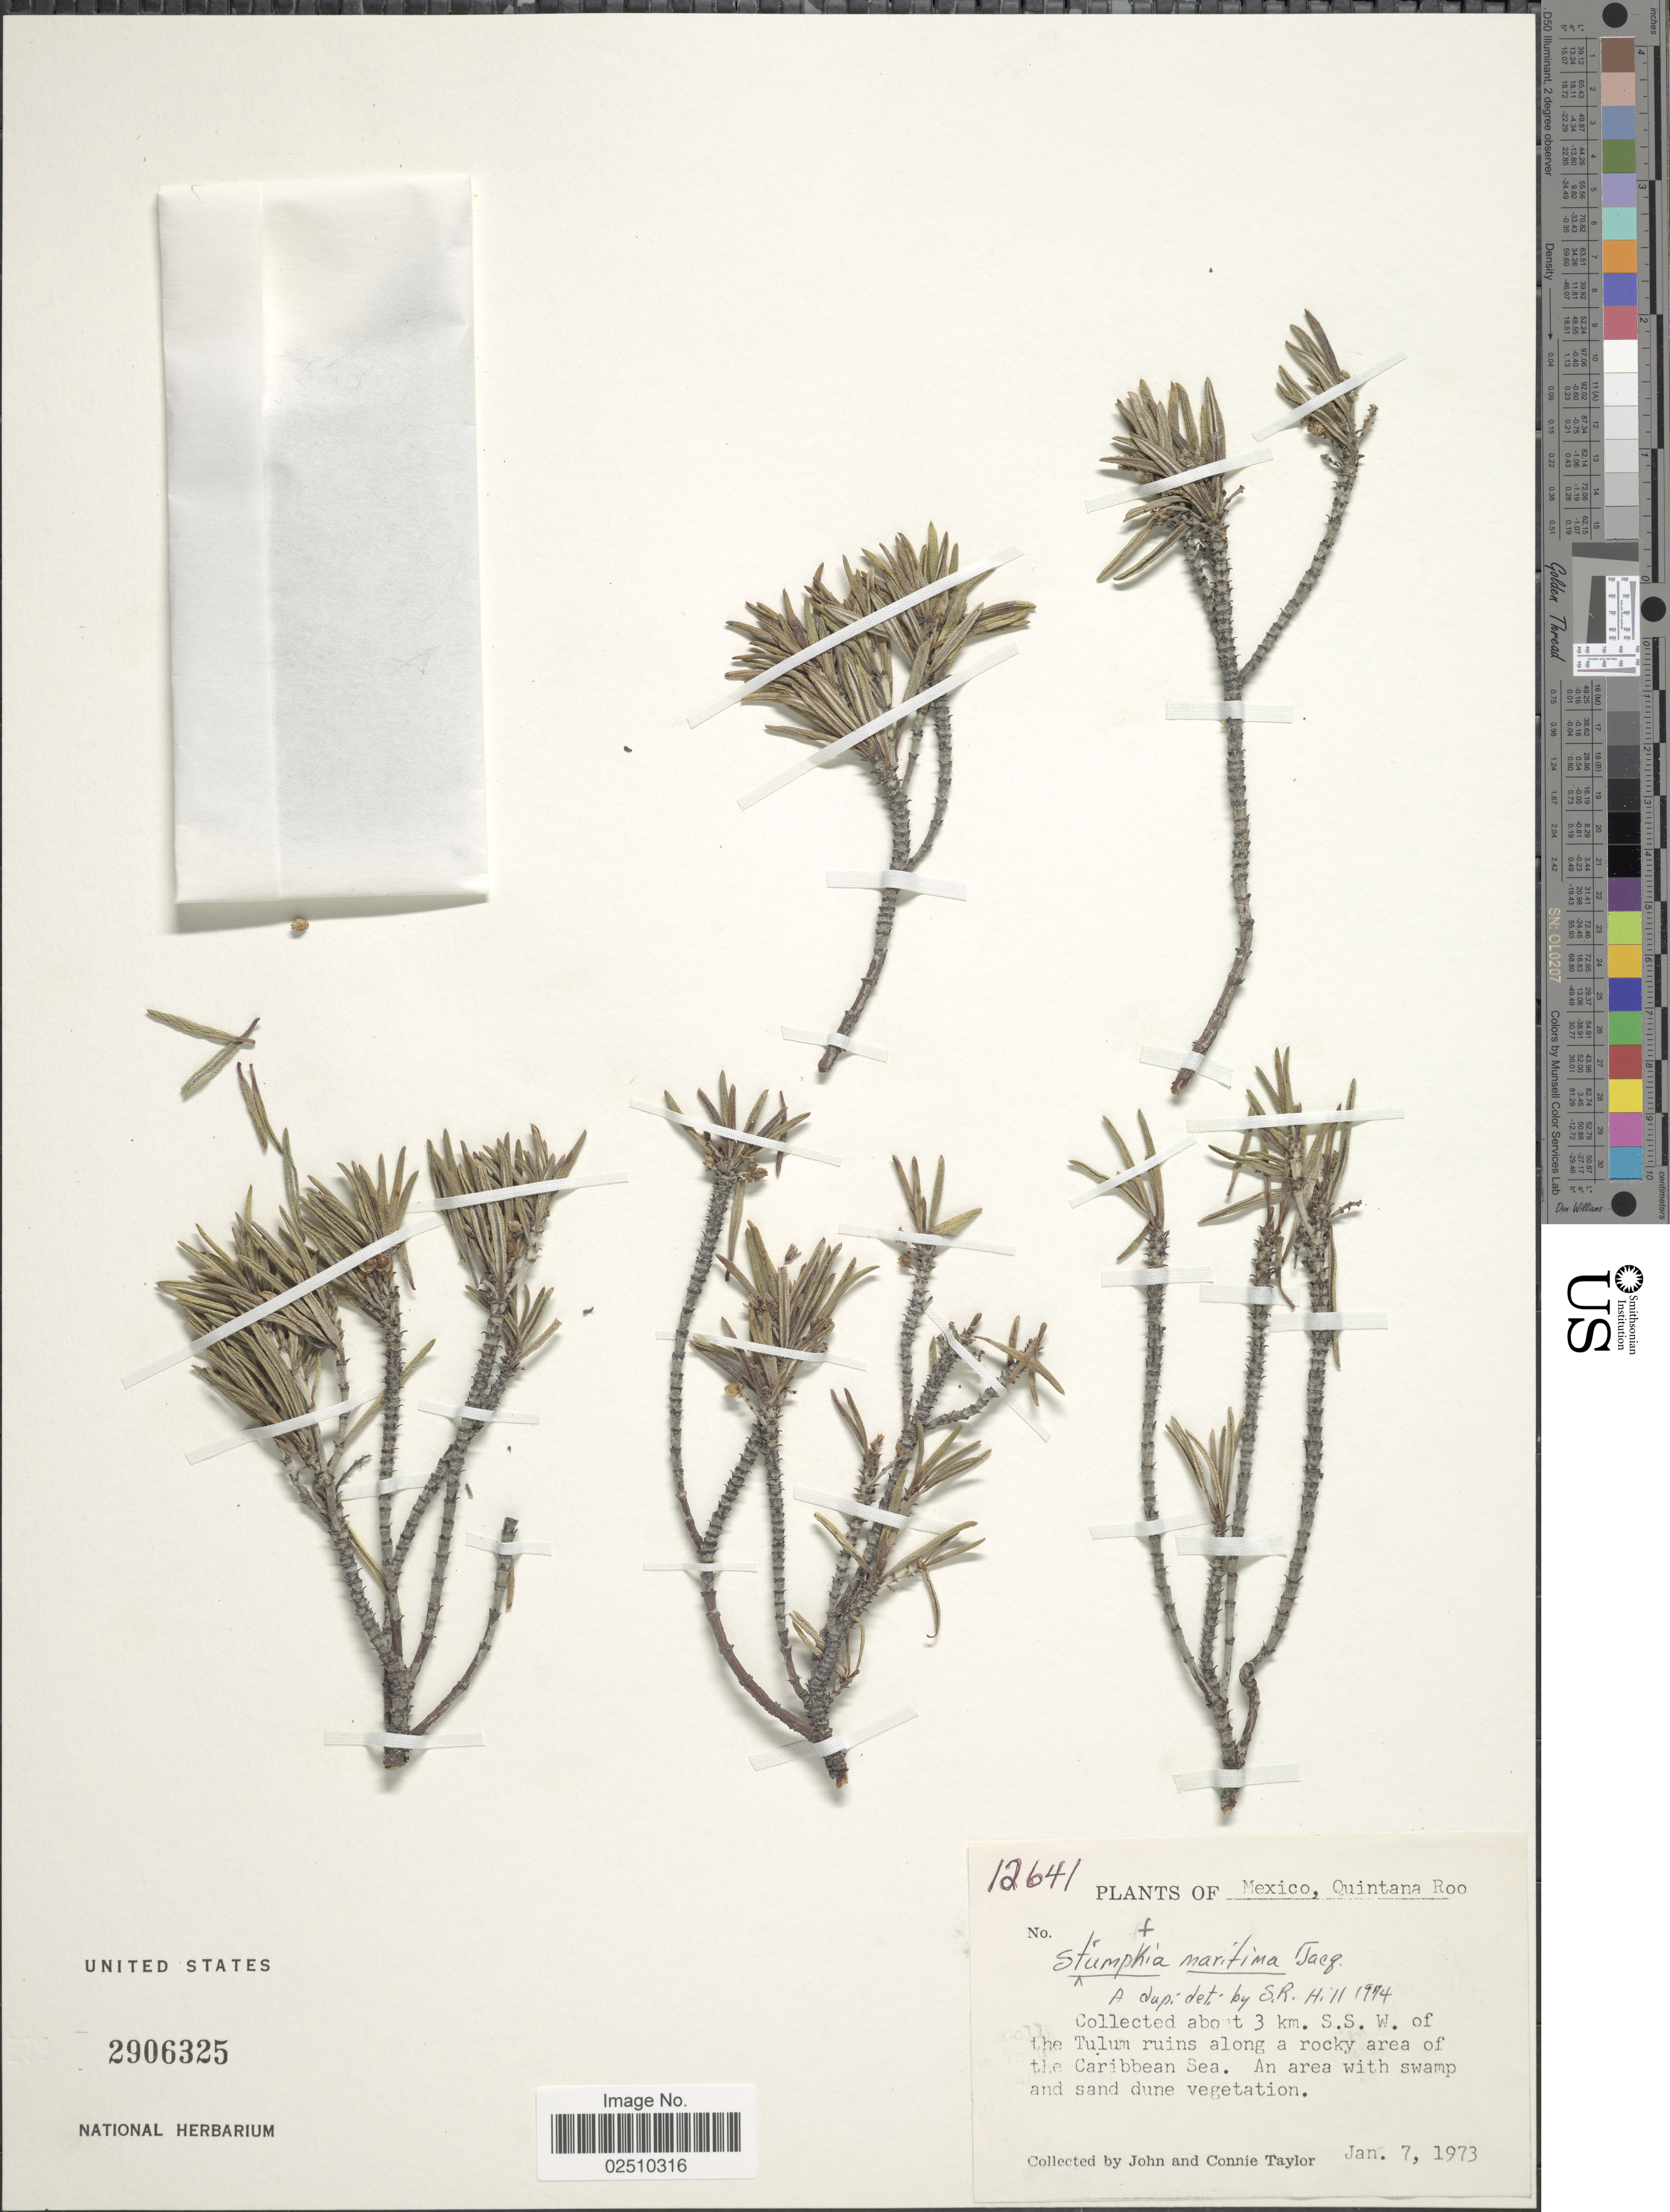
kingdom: Plantae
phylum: Tracheophyta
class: Magnoliopsida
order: Gentianales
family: Rubiaceae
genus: Strumpfia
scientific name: Strumpfia maritima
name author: Jacq.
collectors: J. Taylor & C. Taylor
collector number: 12641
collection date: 1973-01-07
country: Mexico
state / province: Quintana Roo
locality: Collected about 3 km. S.S.W. of the Tulum ruins along a rocky area of the Caribbean Sea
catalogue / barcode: US 2906325